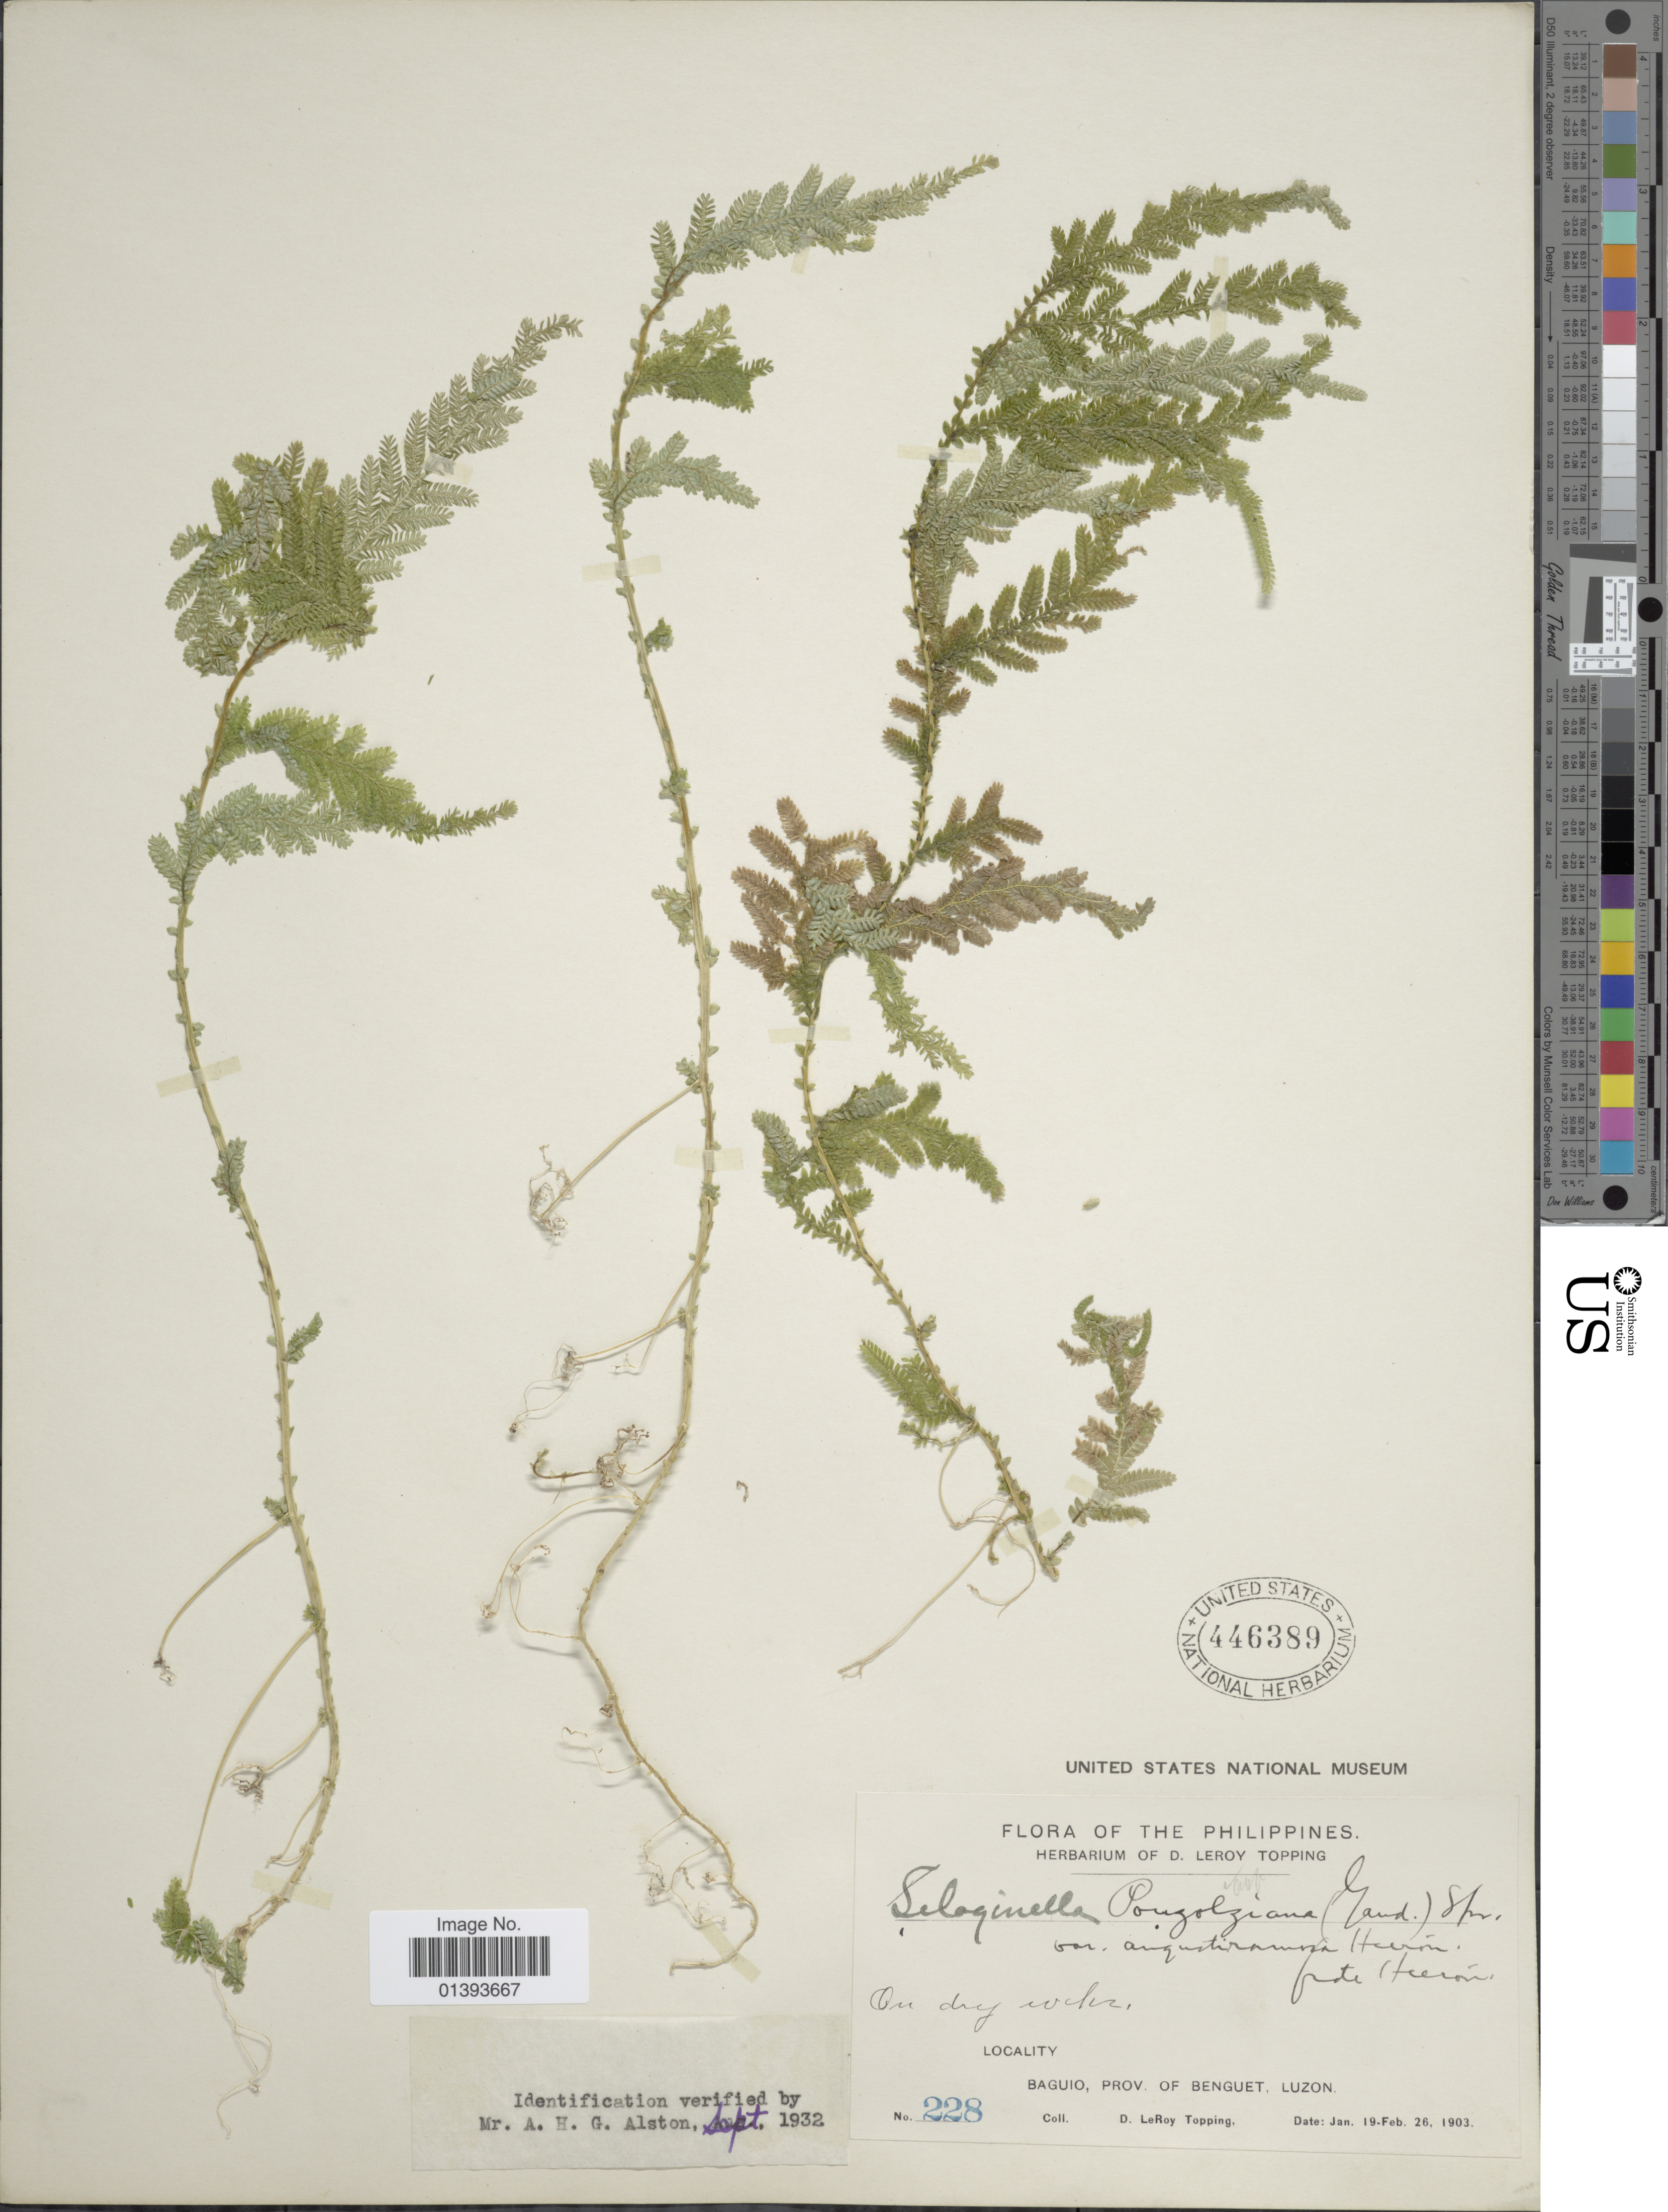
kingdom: Plantae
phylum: Tracheophyta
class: Lycopodiopsida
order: Selaginellales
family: Selaginellaceae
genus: Selaginella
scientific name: Selaginella delicatula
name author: (Desv.) Alston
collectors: D. L. Topping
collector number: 228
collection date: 1903-01-19/1903-02-26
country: Philippines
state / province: Central Luzon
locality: In dry water, Baguio prov. of Benguet, Luzon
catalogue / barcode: US 446389